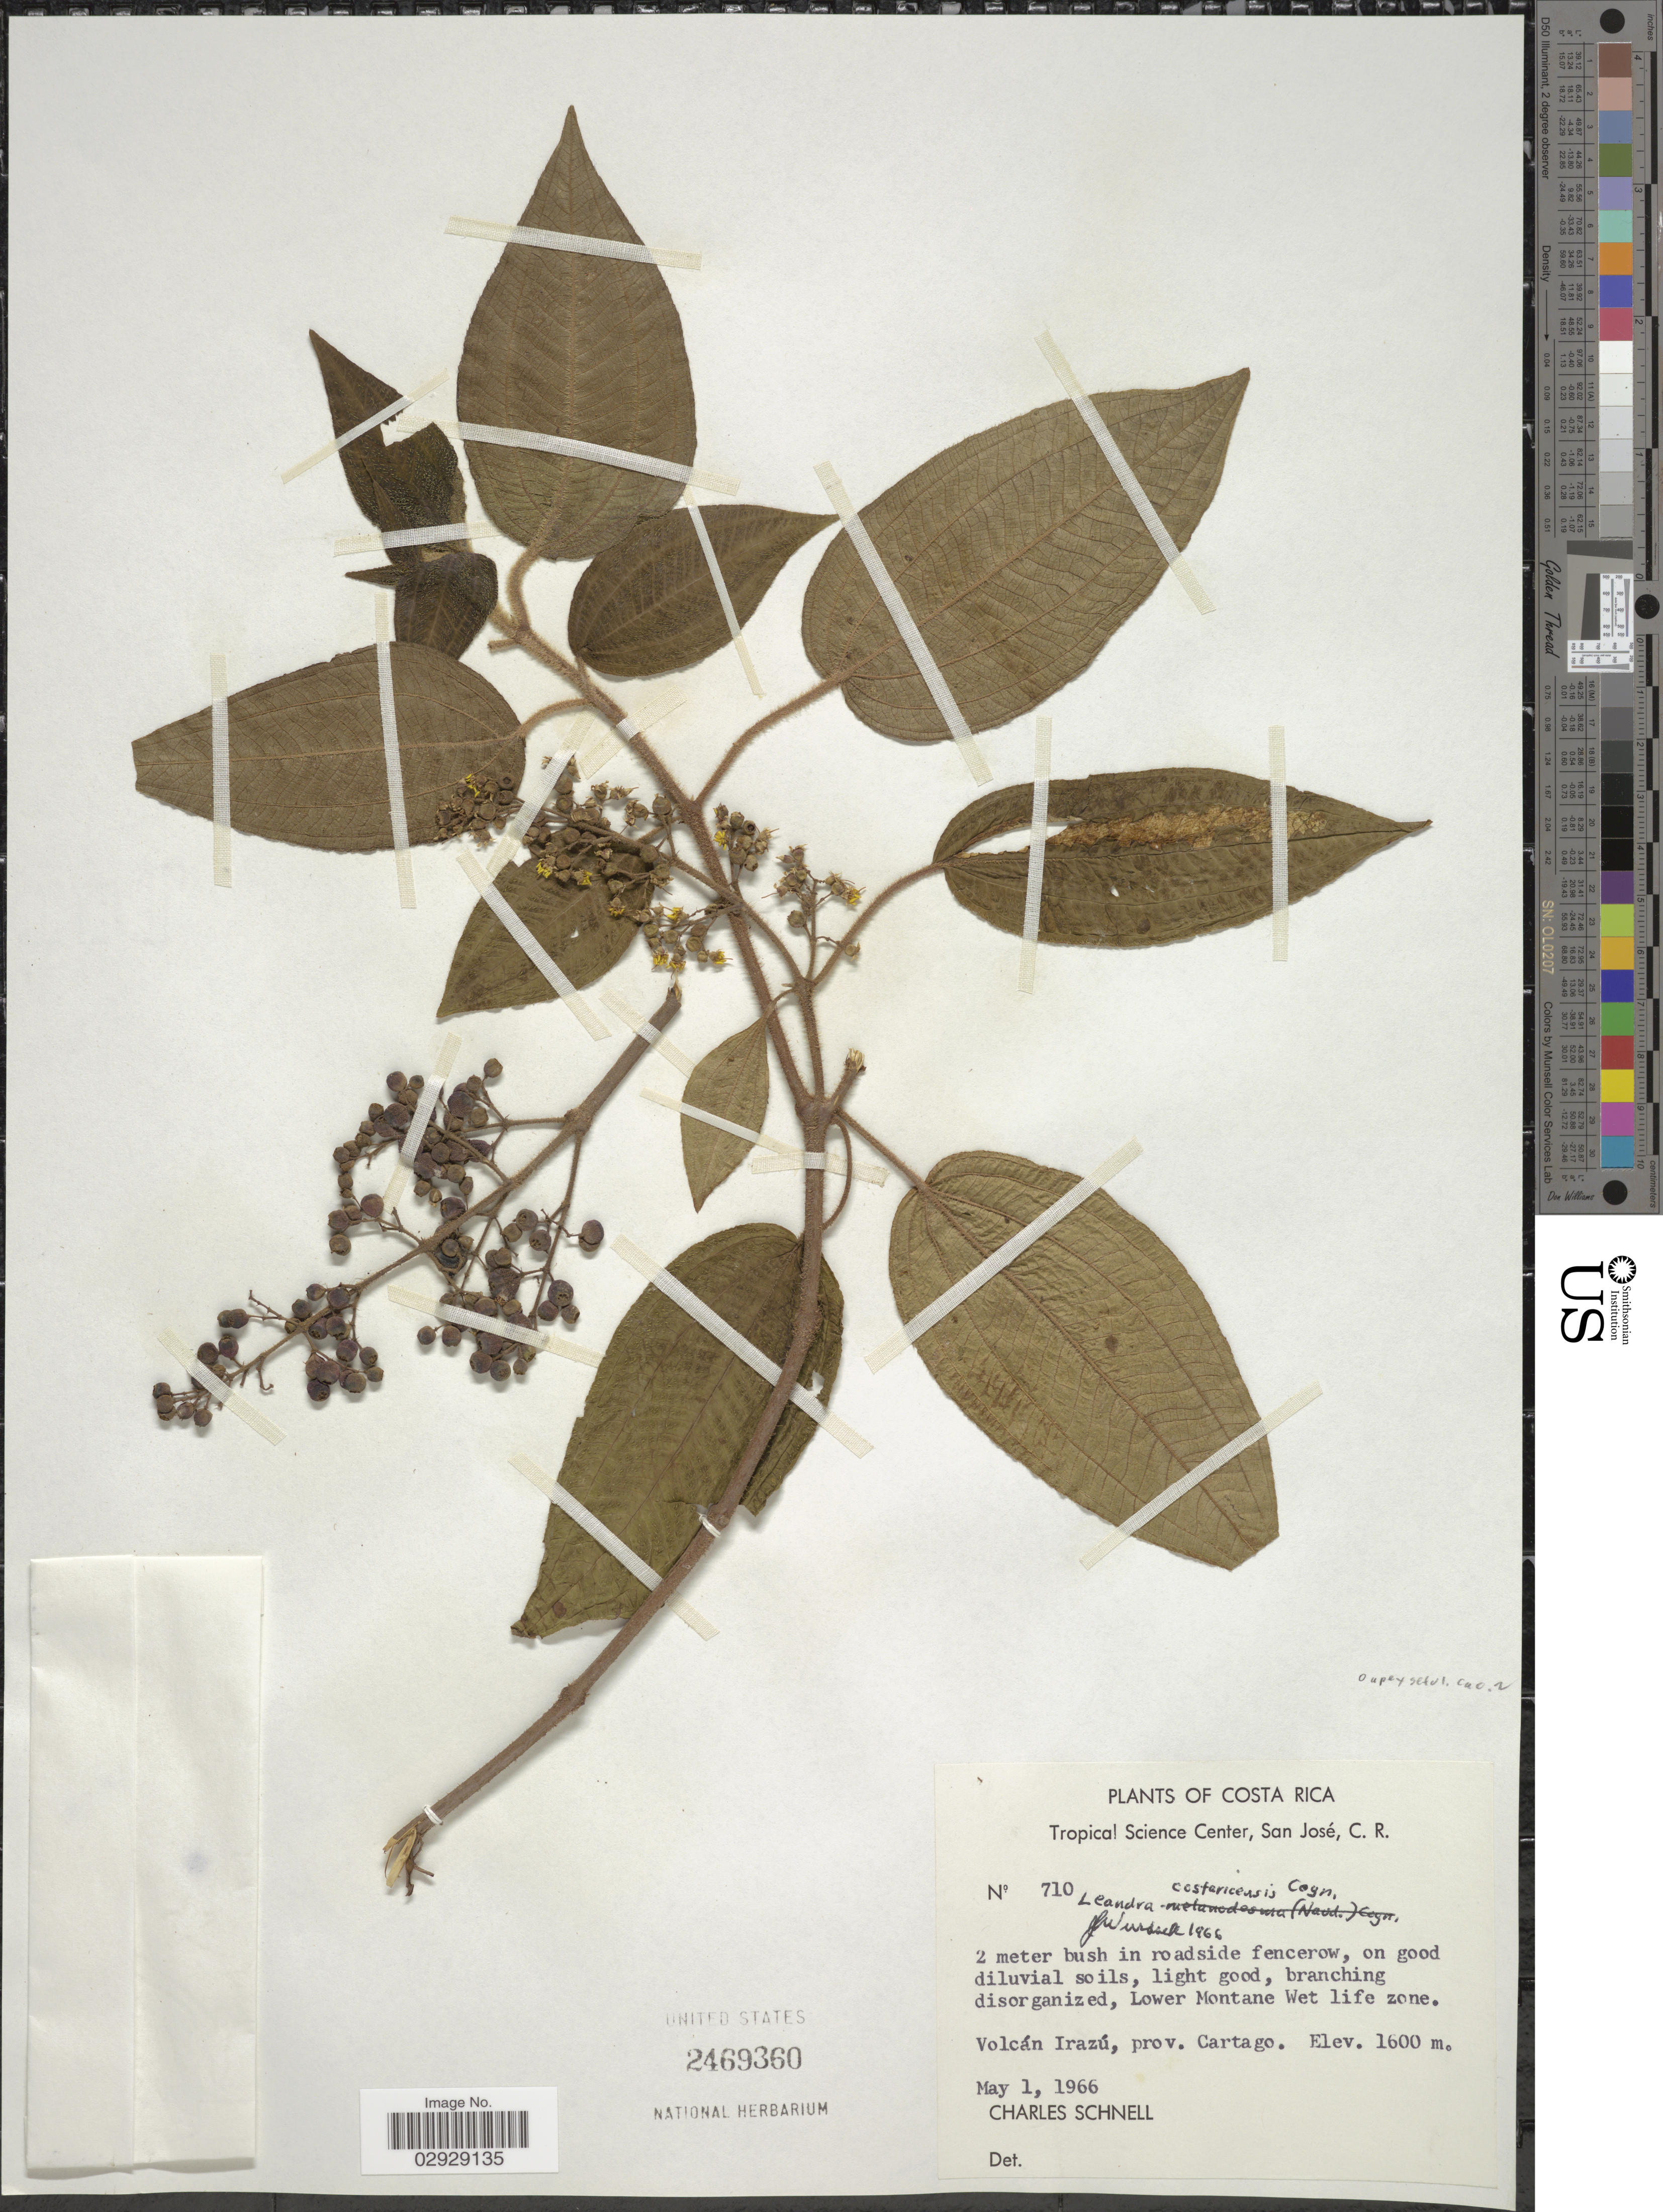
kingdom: Plantae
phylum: Tracheophyta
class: Magnoliopsida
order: Myrtales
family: Melastomataceae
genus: Leandra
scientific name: Leandra costaricensis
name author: Cogn.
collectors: C. Schnell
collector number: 710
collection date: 1966-05-01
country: Costa Rica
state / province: Cartago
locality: Lower Montane Wet LIfe zone. Volcán Irazú.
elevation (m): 1600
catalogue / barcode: US 2469360